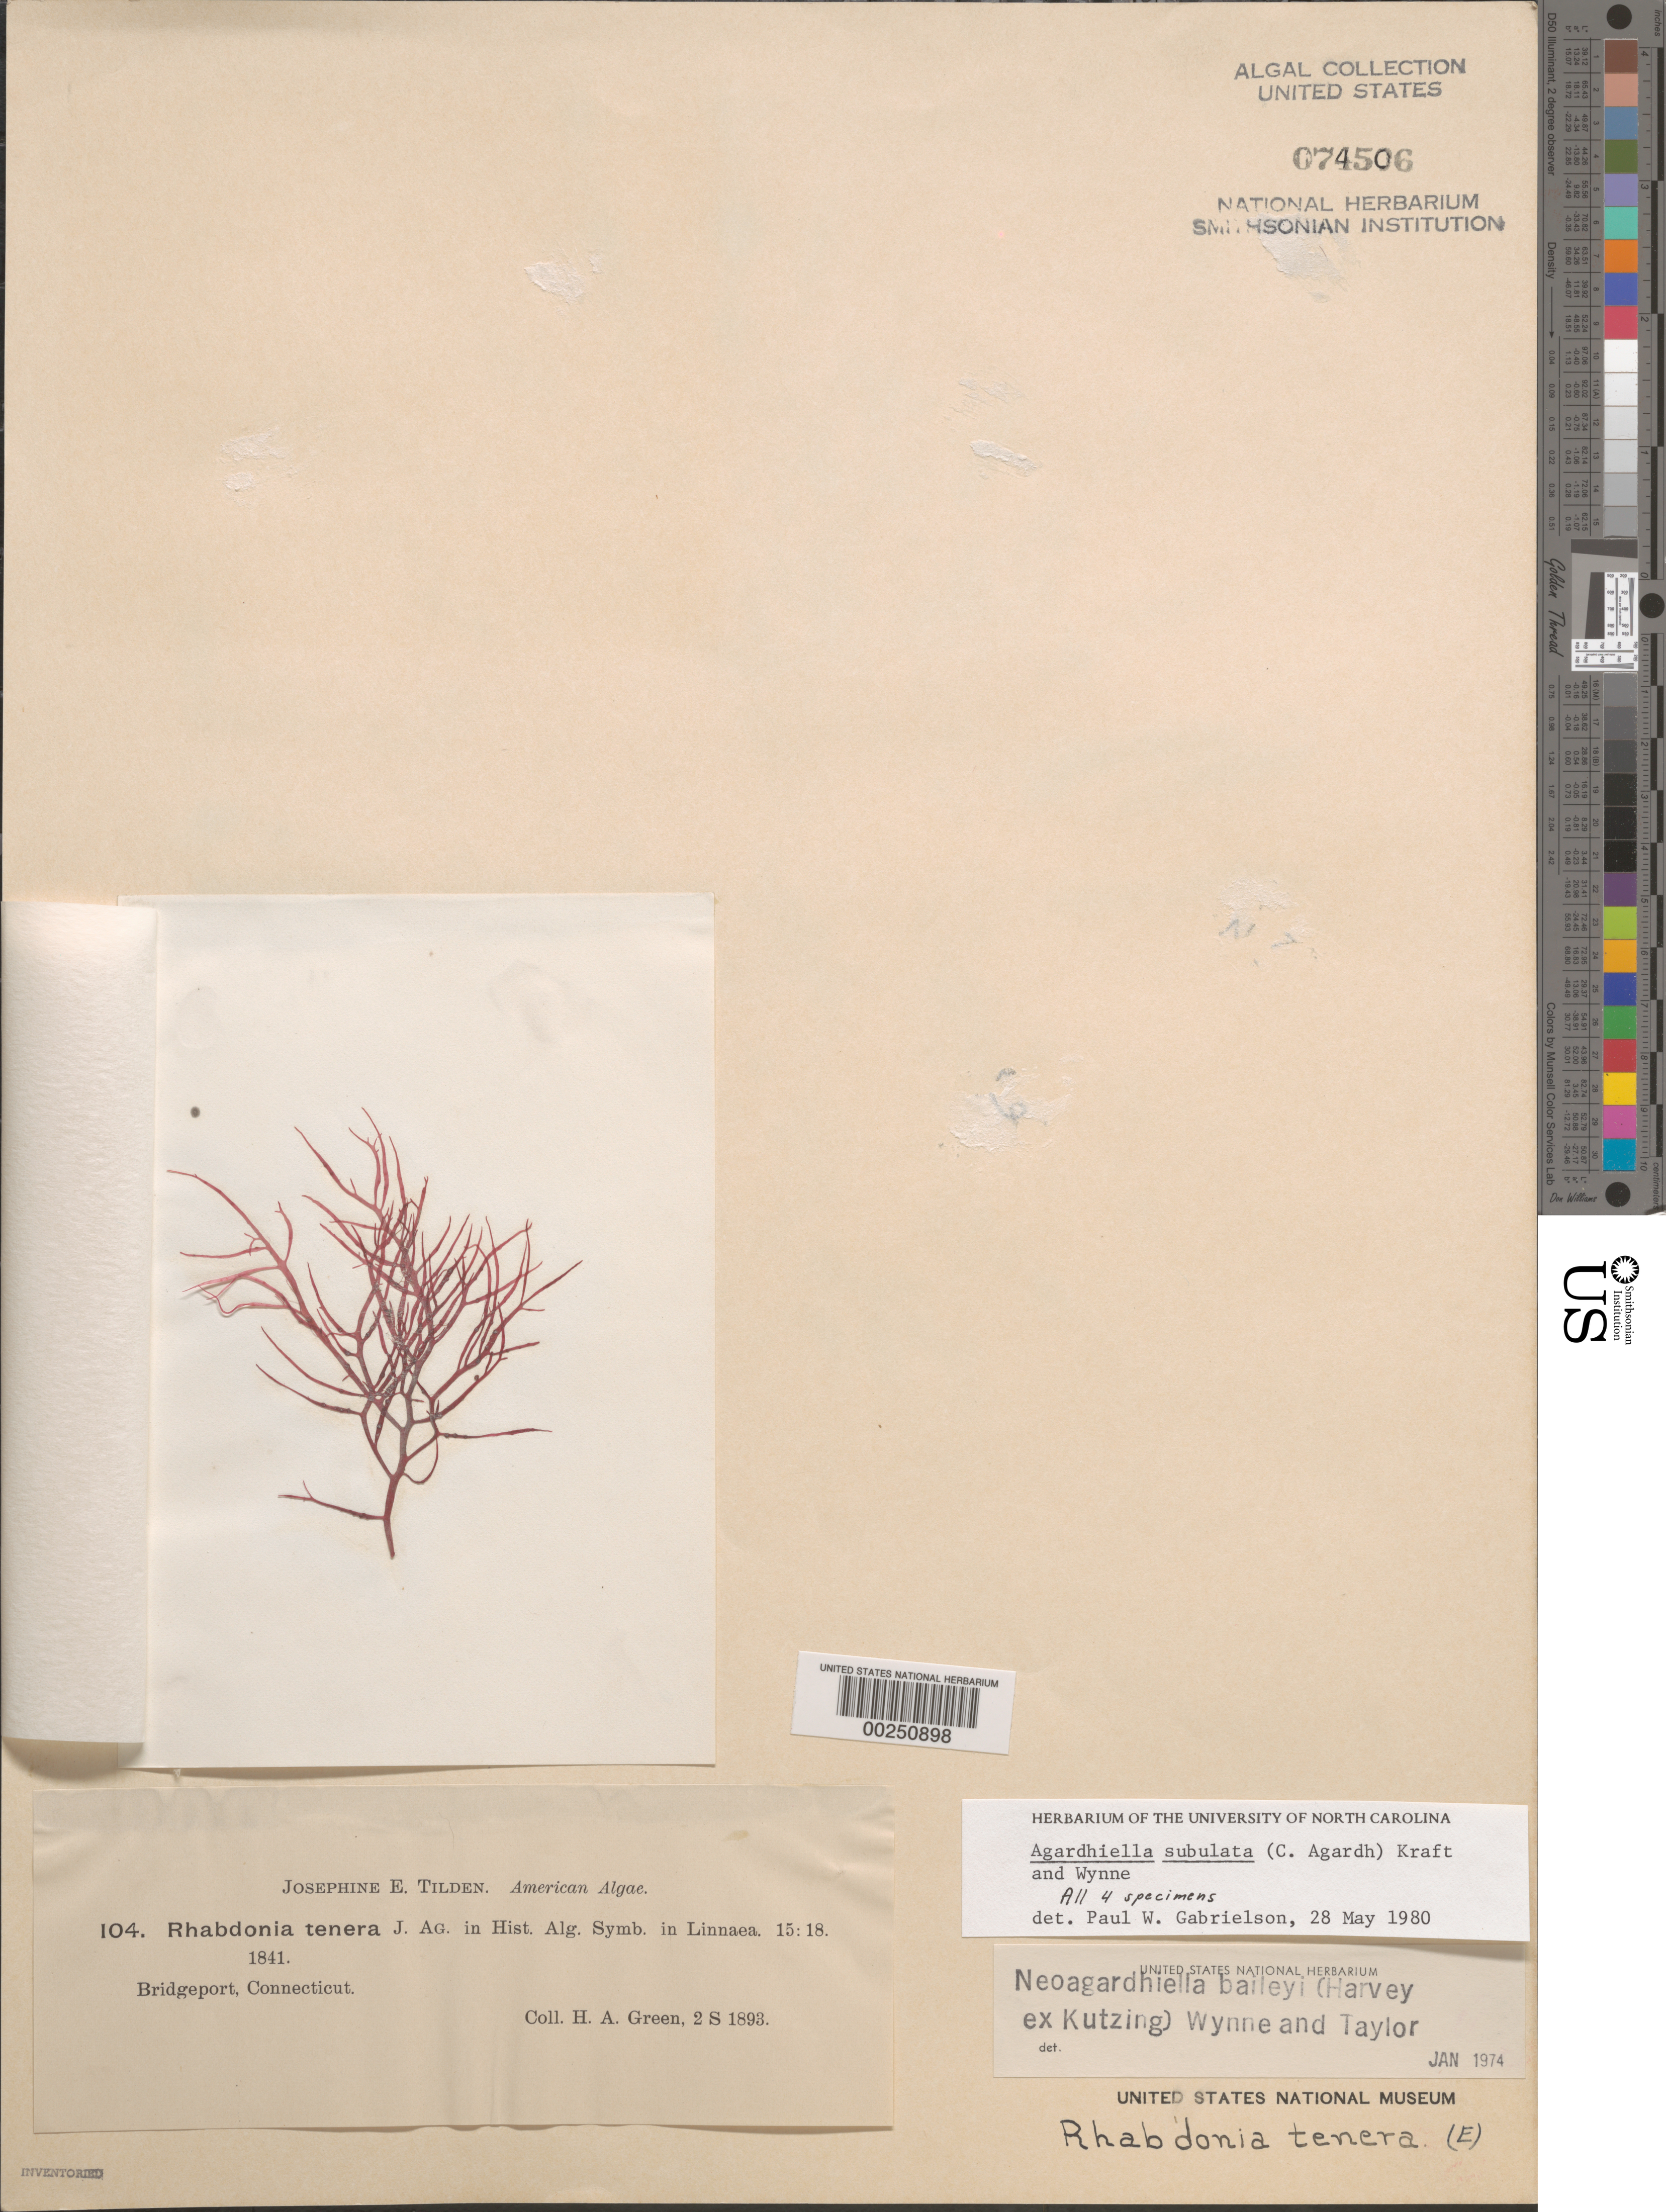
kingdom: Plantae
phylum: Rhodophyta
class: Florideophyceae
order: Gigartinales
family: Solieriaceae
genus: Agardhiella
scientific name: Agardhiella subulata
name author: (C. Agardh) G.T.Kraft & M.J. Wynne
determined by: Gabrielson, P. W.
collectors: H. Green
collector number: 104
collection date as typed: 02 Sep 1893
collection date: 1893-09-02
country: United States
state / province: Connecticut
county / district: Fairfield County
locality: Bridgeport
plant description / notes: Tilden, American Algae, as Rhabdonia tenera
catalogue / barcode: US 74506